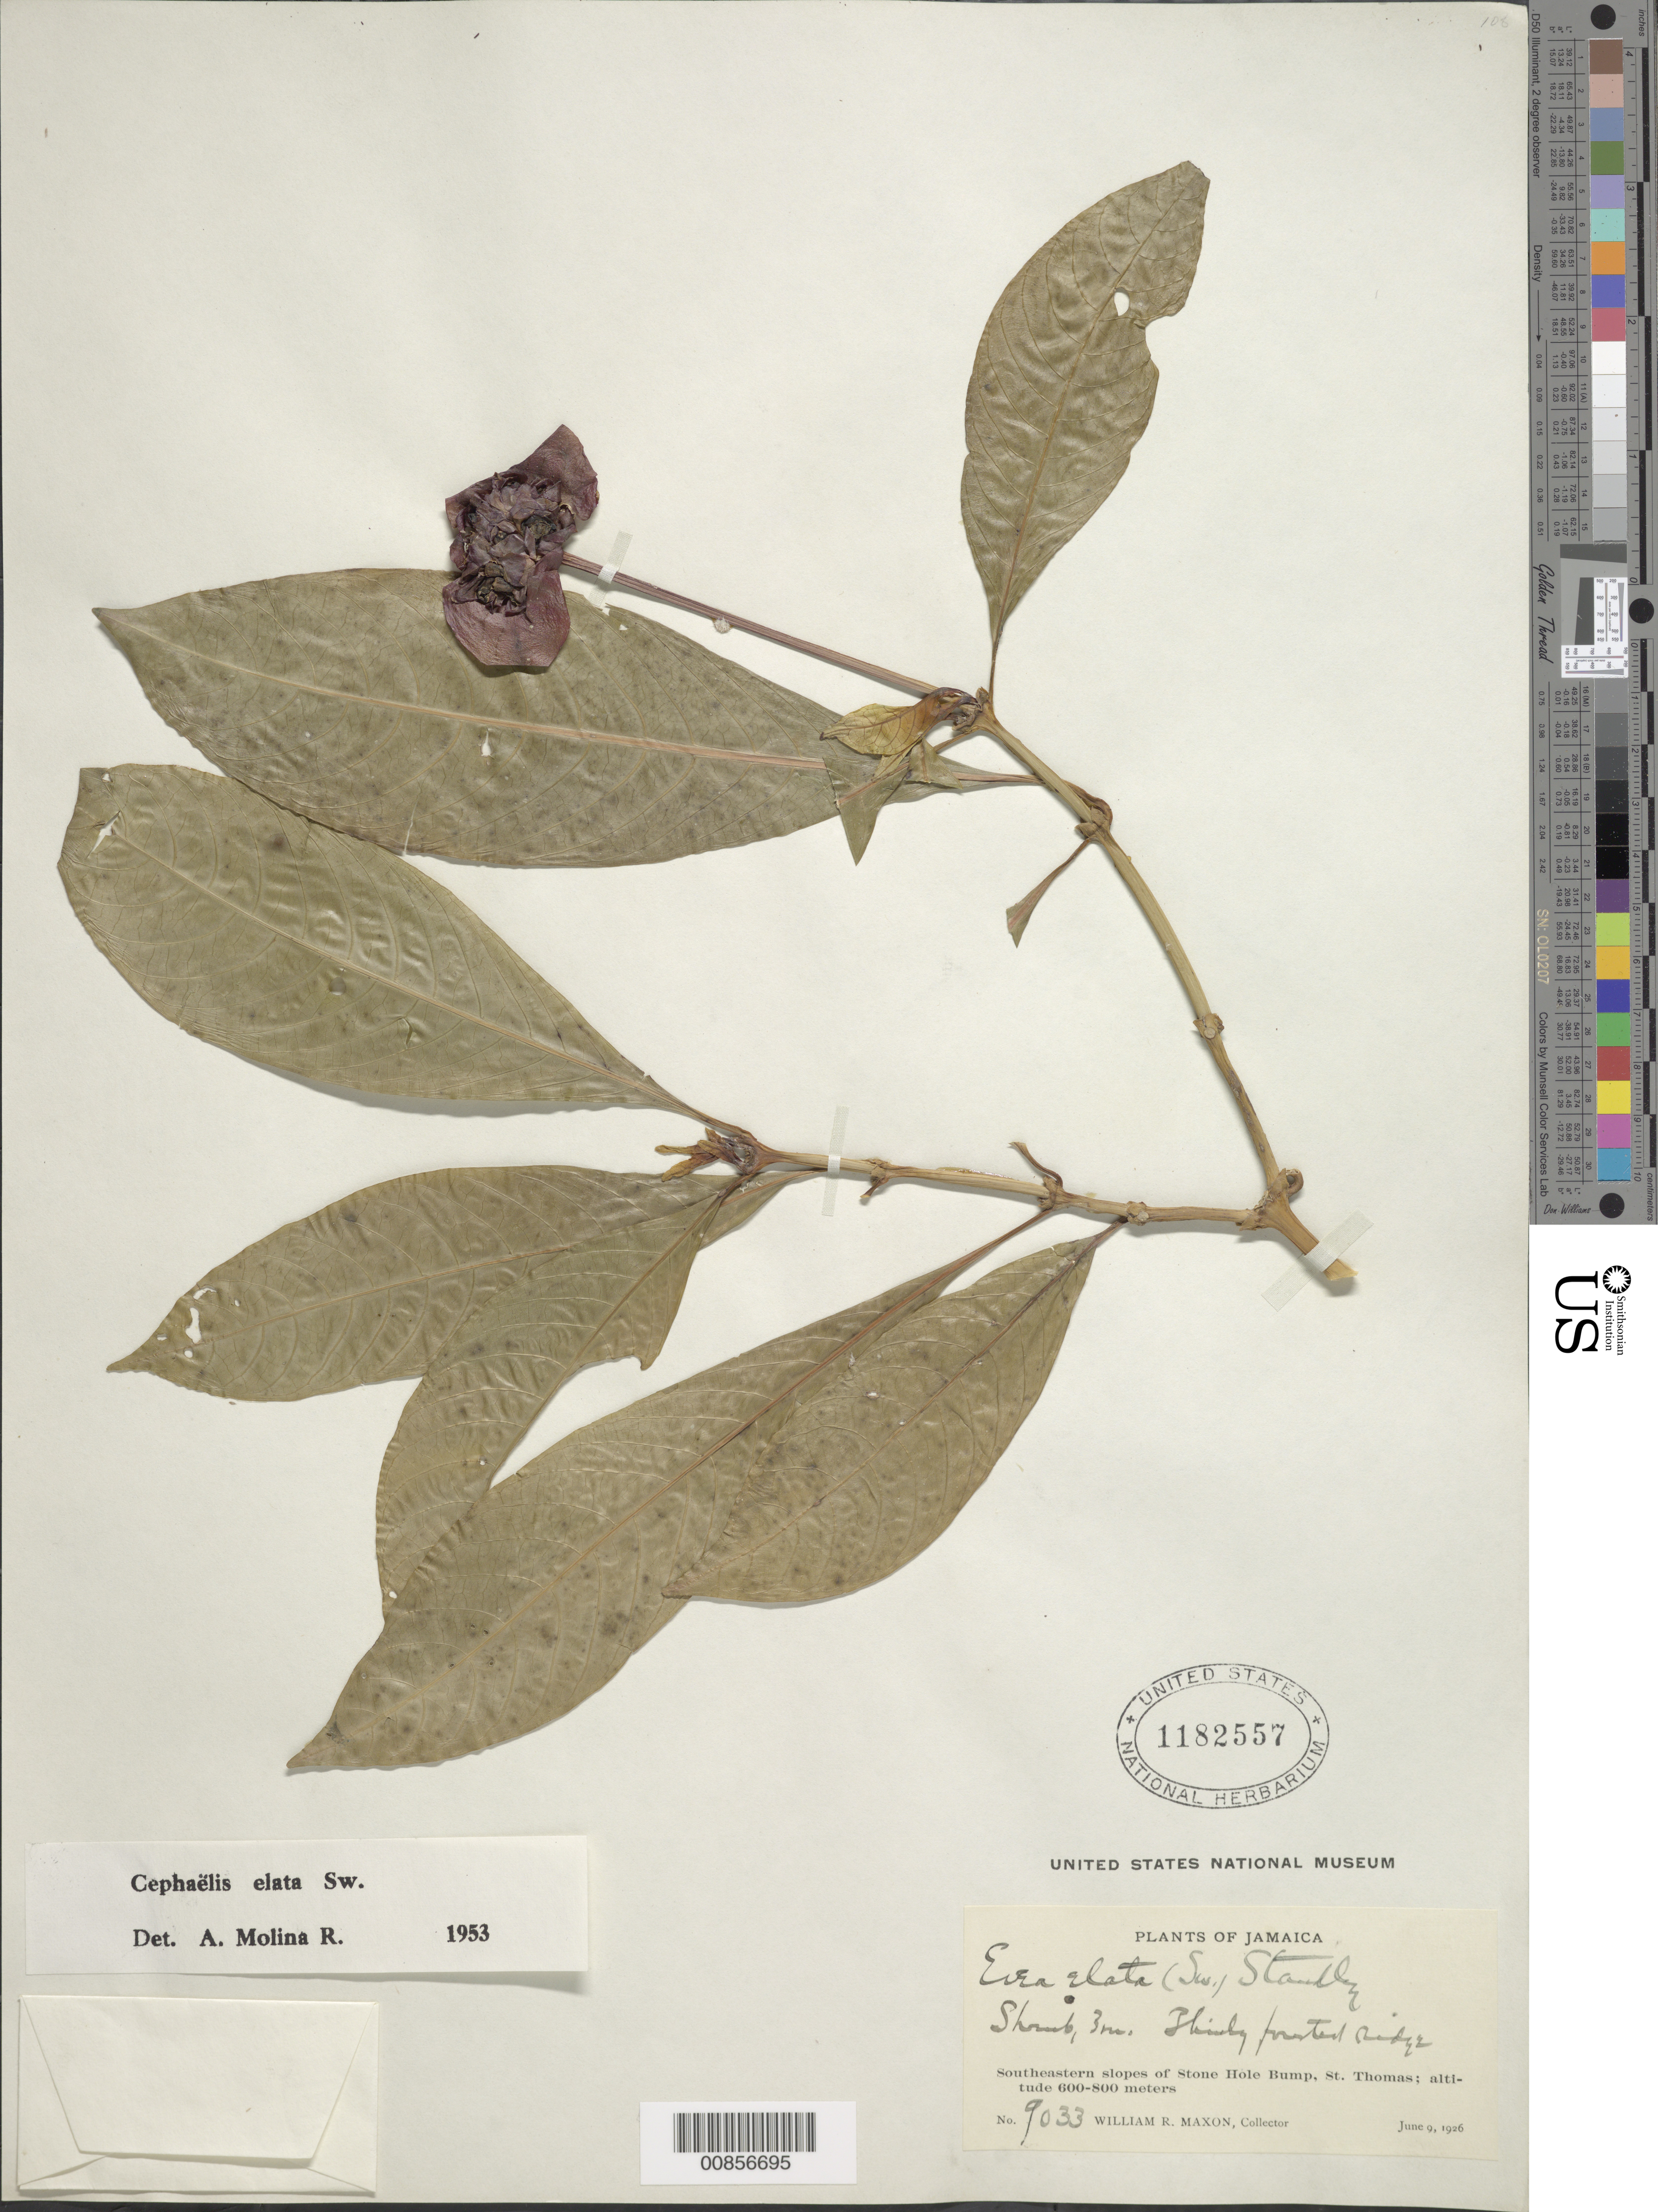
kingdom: Plantae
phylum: Tracheophyta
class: Magnoliopsida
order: Gentianales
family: Rubiaceae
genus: Psychotria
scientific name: Psychotria elata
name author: (Sw.) Hammel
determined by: Molina R., A.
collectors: W. R. Maxon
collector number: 9033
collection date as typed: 09 Jun 1926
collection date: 1926-06-09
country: Jamaica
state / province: Saint Thomas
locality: Southeastern slopes of Stone Hole Bump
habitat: Forested ridge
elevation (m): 600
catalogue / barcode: US 1182557